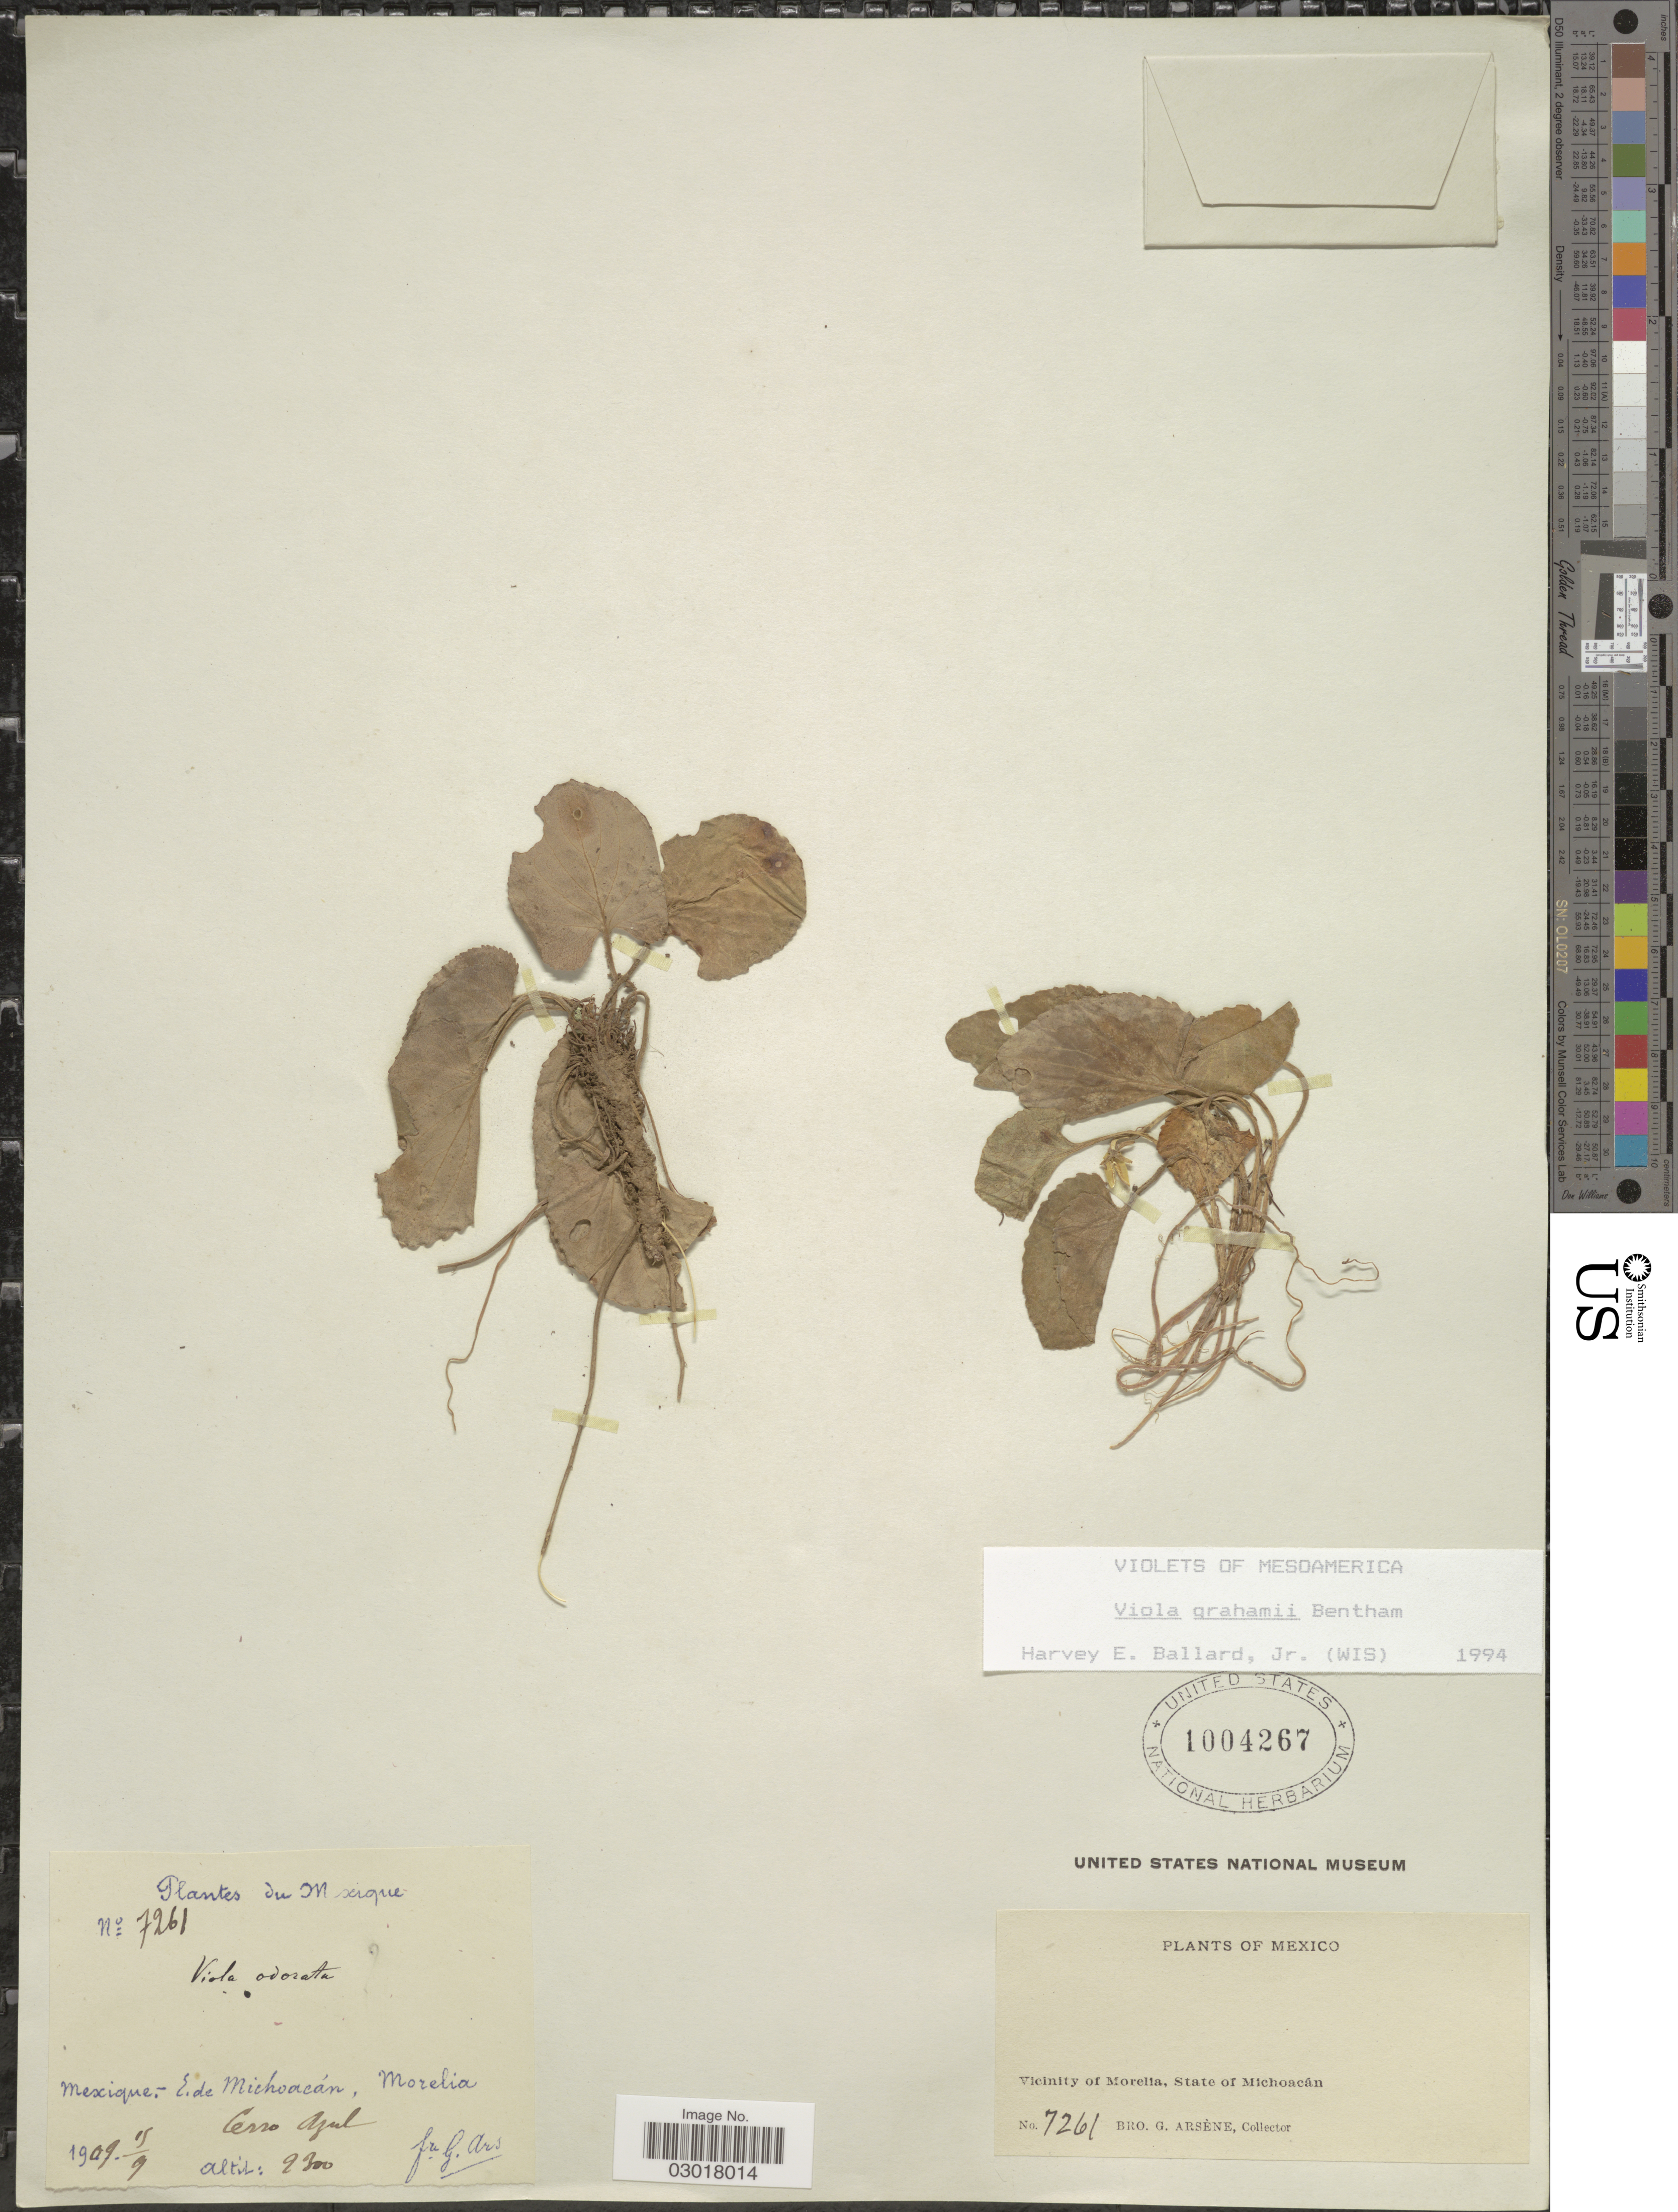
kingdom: Plantae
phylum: Tracheophyta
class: Magnoliopsida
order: Malpighiales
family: Violaceae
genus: Viola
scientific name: Viola grahamii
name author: Benth.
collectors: Bro. G. Arsène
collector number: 7261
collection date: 1909-09-15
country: Mexico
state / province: Michoacán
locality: E. de Michoacán, Vicinity of Morelia. Cerro Azul.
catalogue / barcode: US 1004267